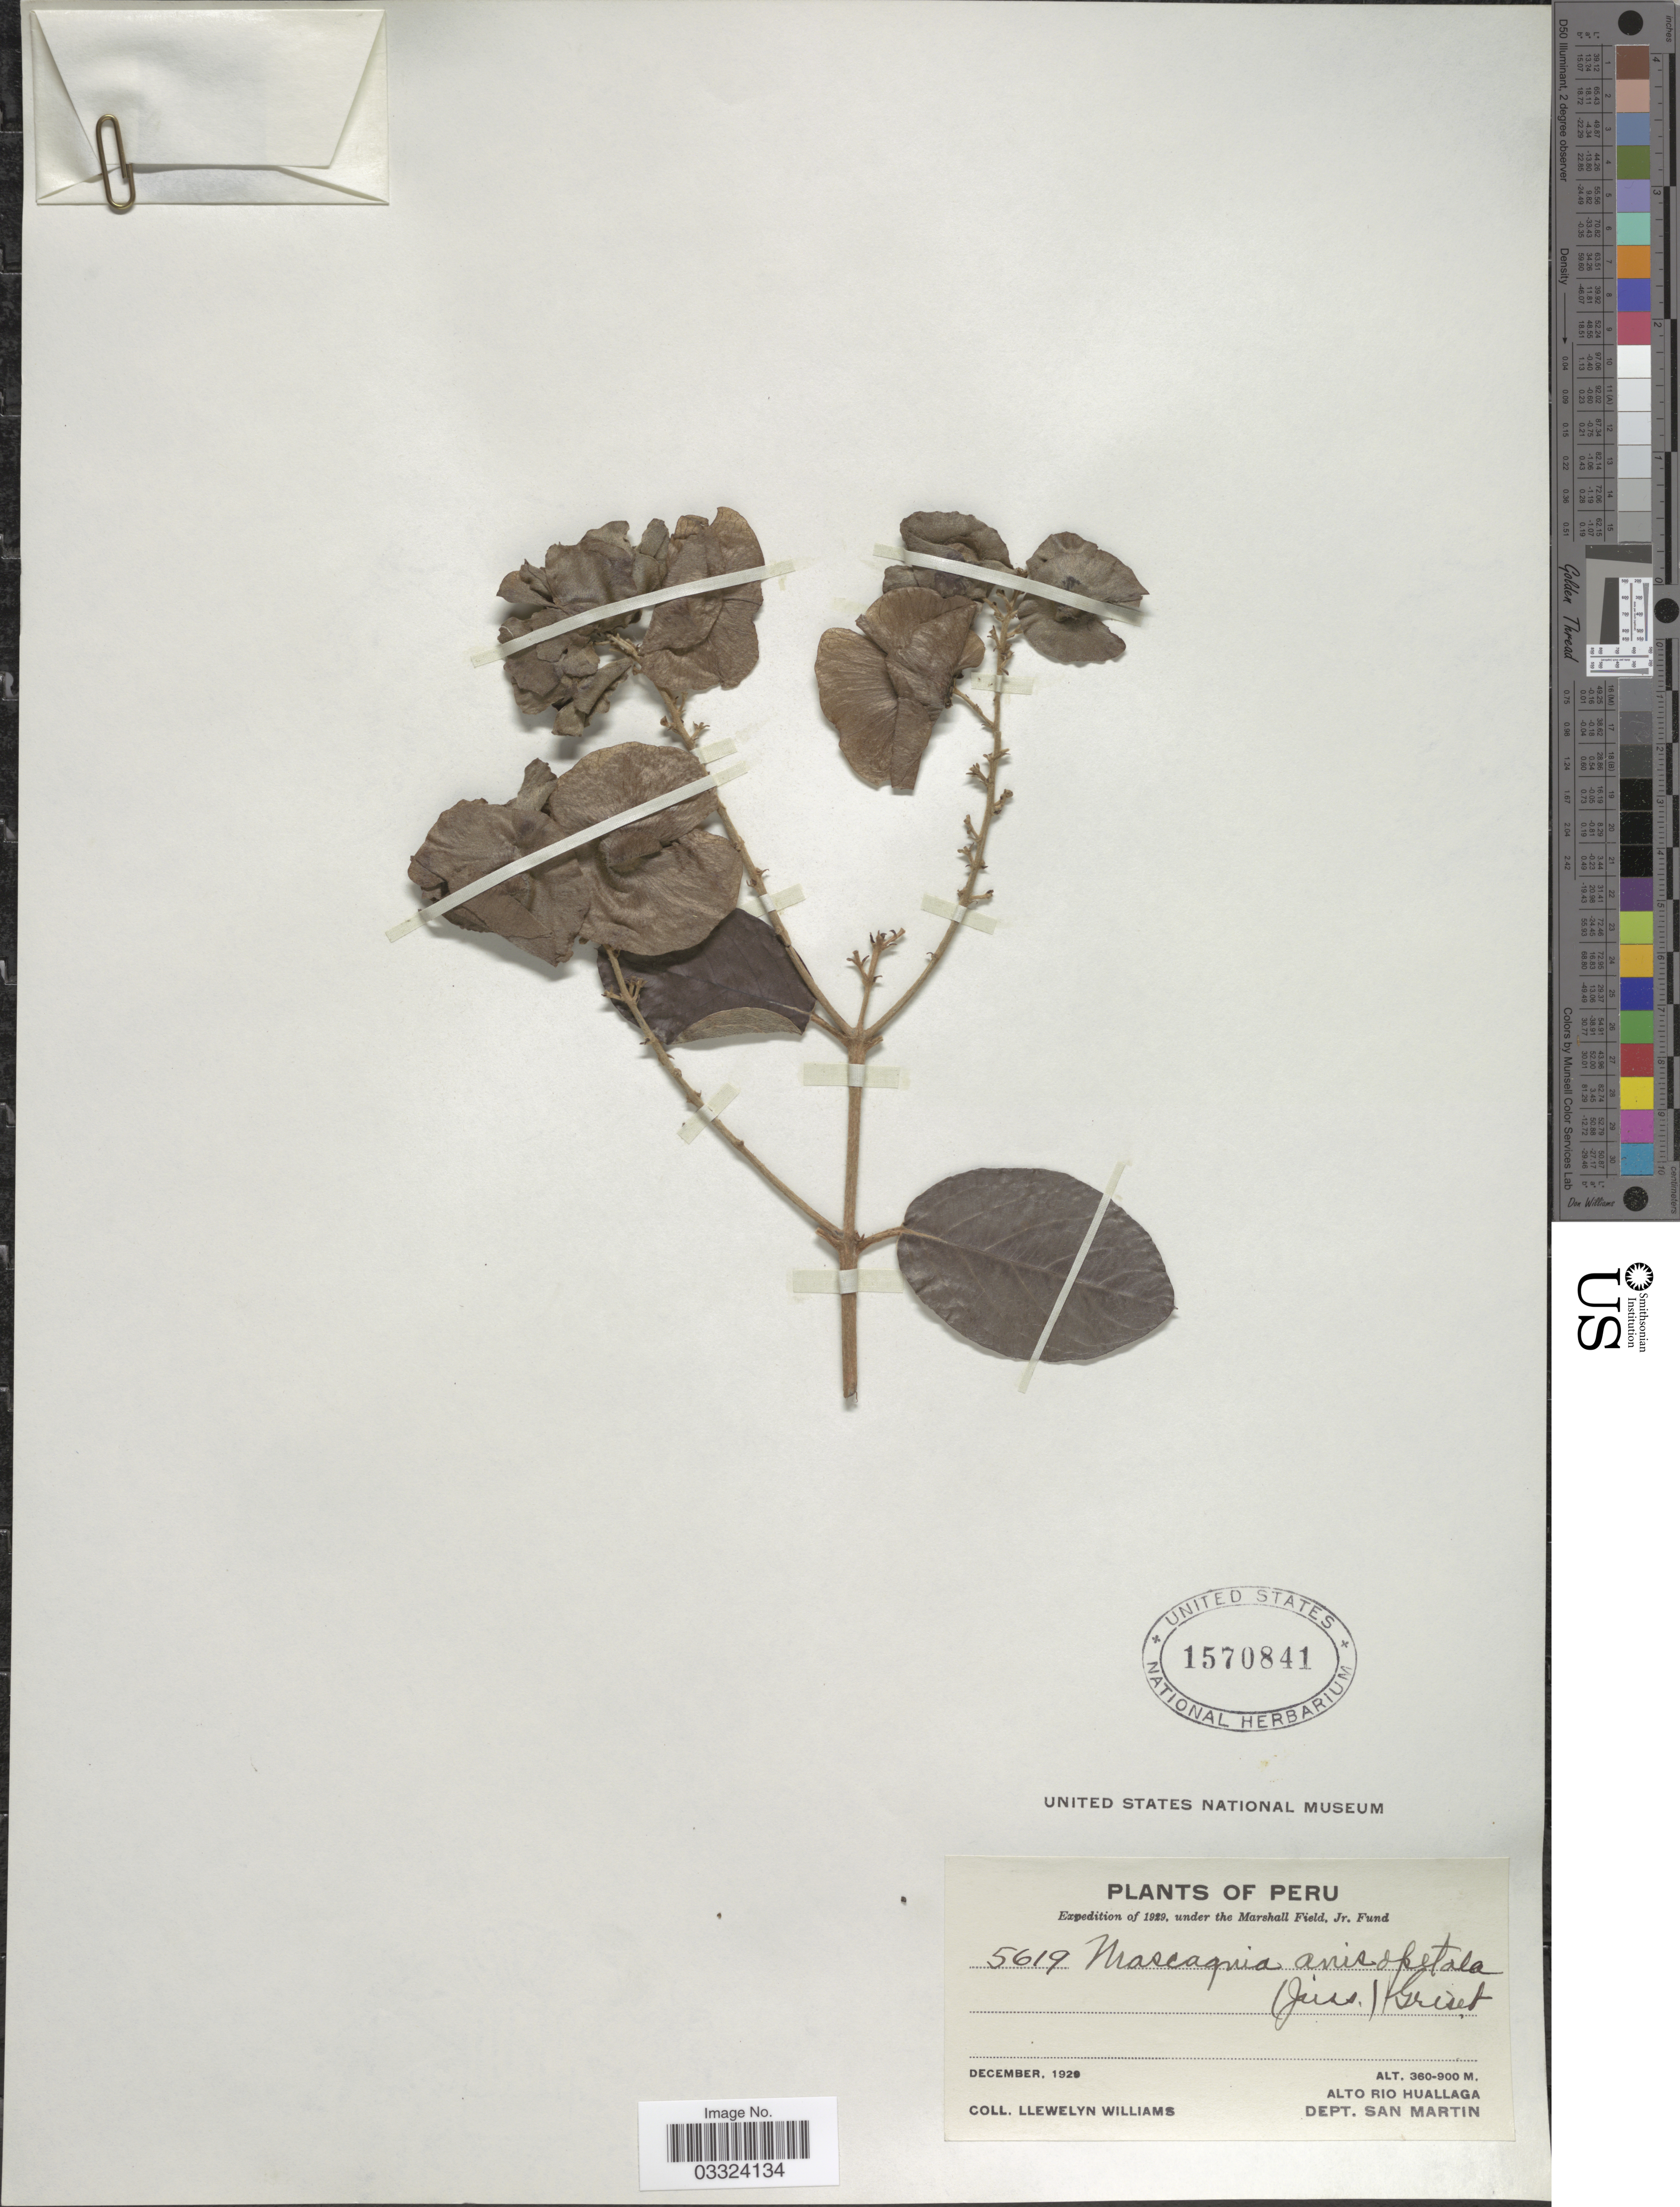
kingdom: Plantae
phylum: Tracheophyta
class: Magnoliopsida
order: Malpighiales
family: Malpighiaceae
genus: Alicia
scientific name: Alicia anisopetala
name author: (A. Juss.) W.R. Anderson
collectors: Ll. Williams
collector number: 5619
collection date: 1929-12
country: Peru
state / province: San Martín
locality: Alto Rio Huallaga. Dept. San Martin.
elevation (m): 360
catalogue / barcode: US 1570841